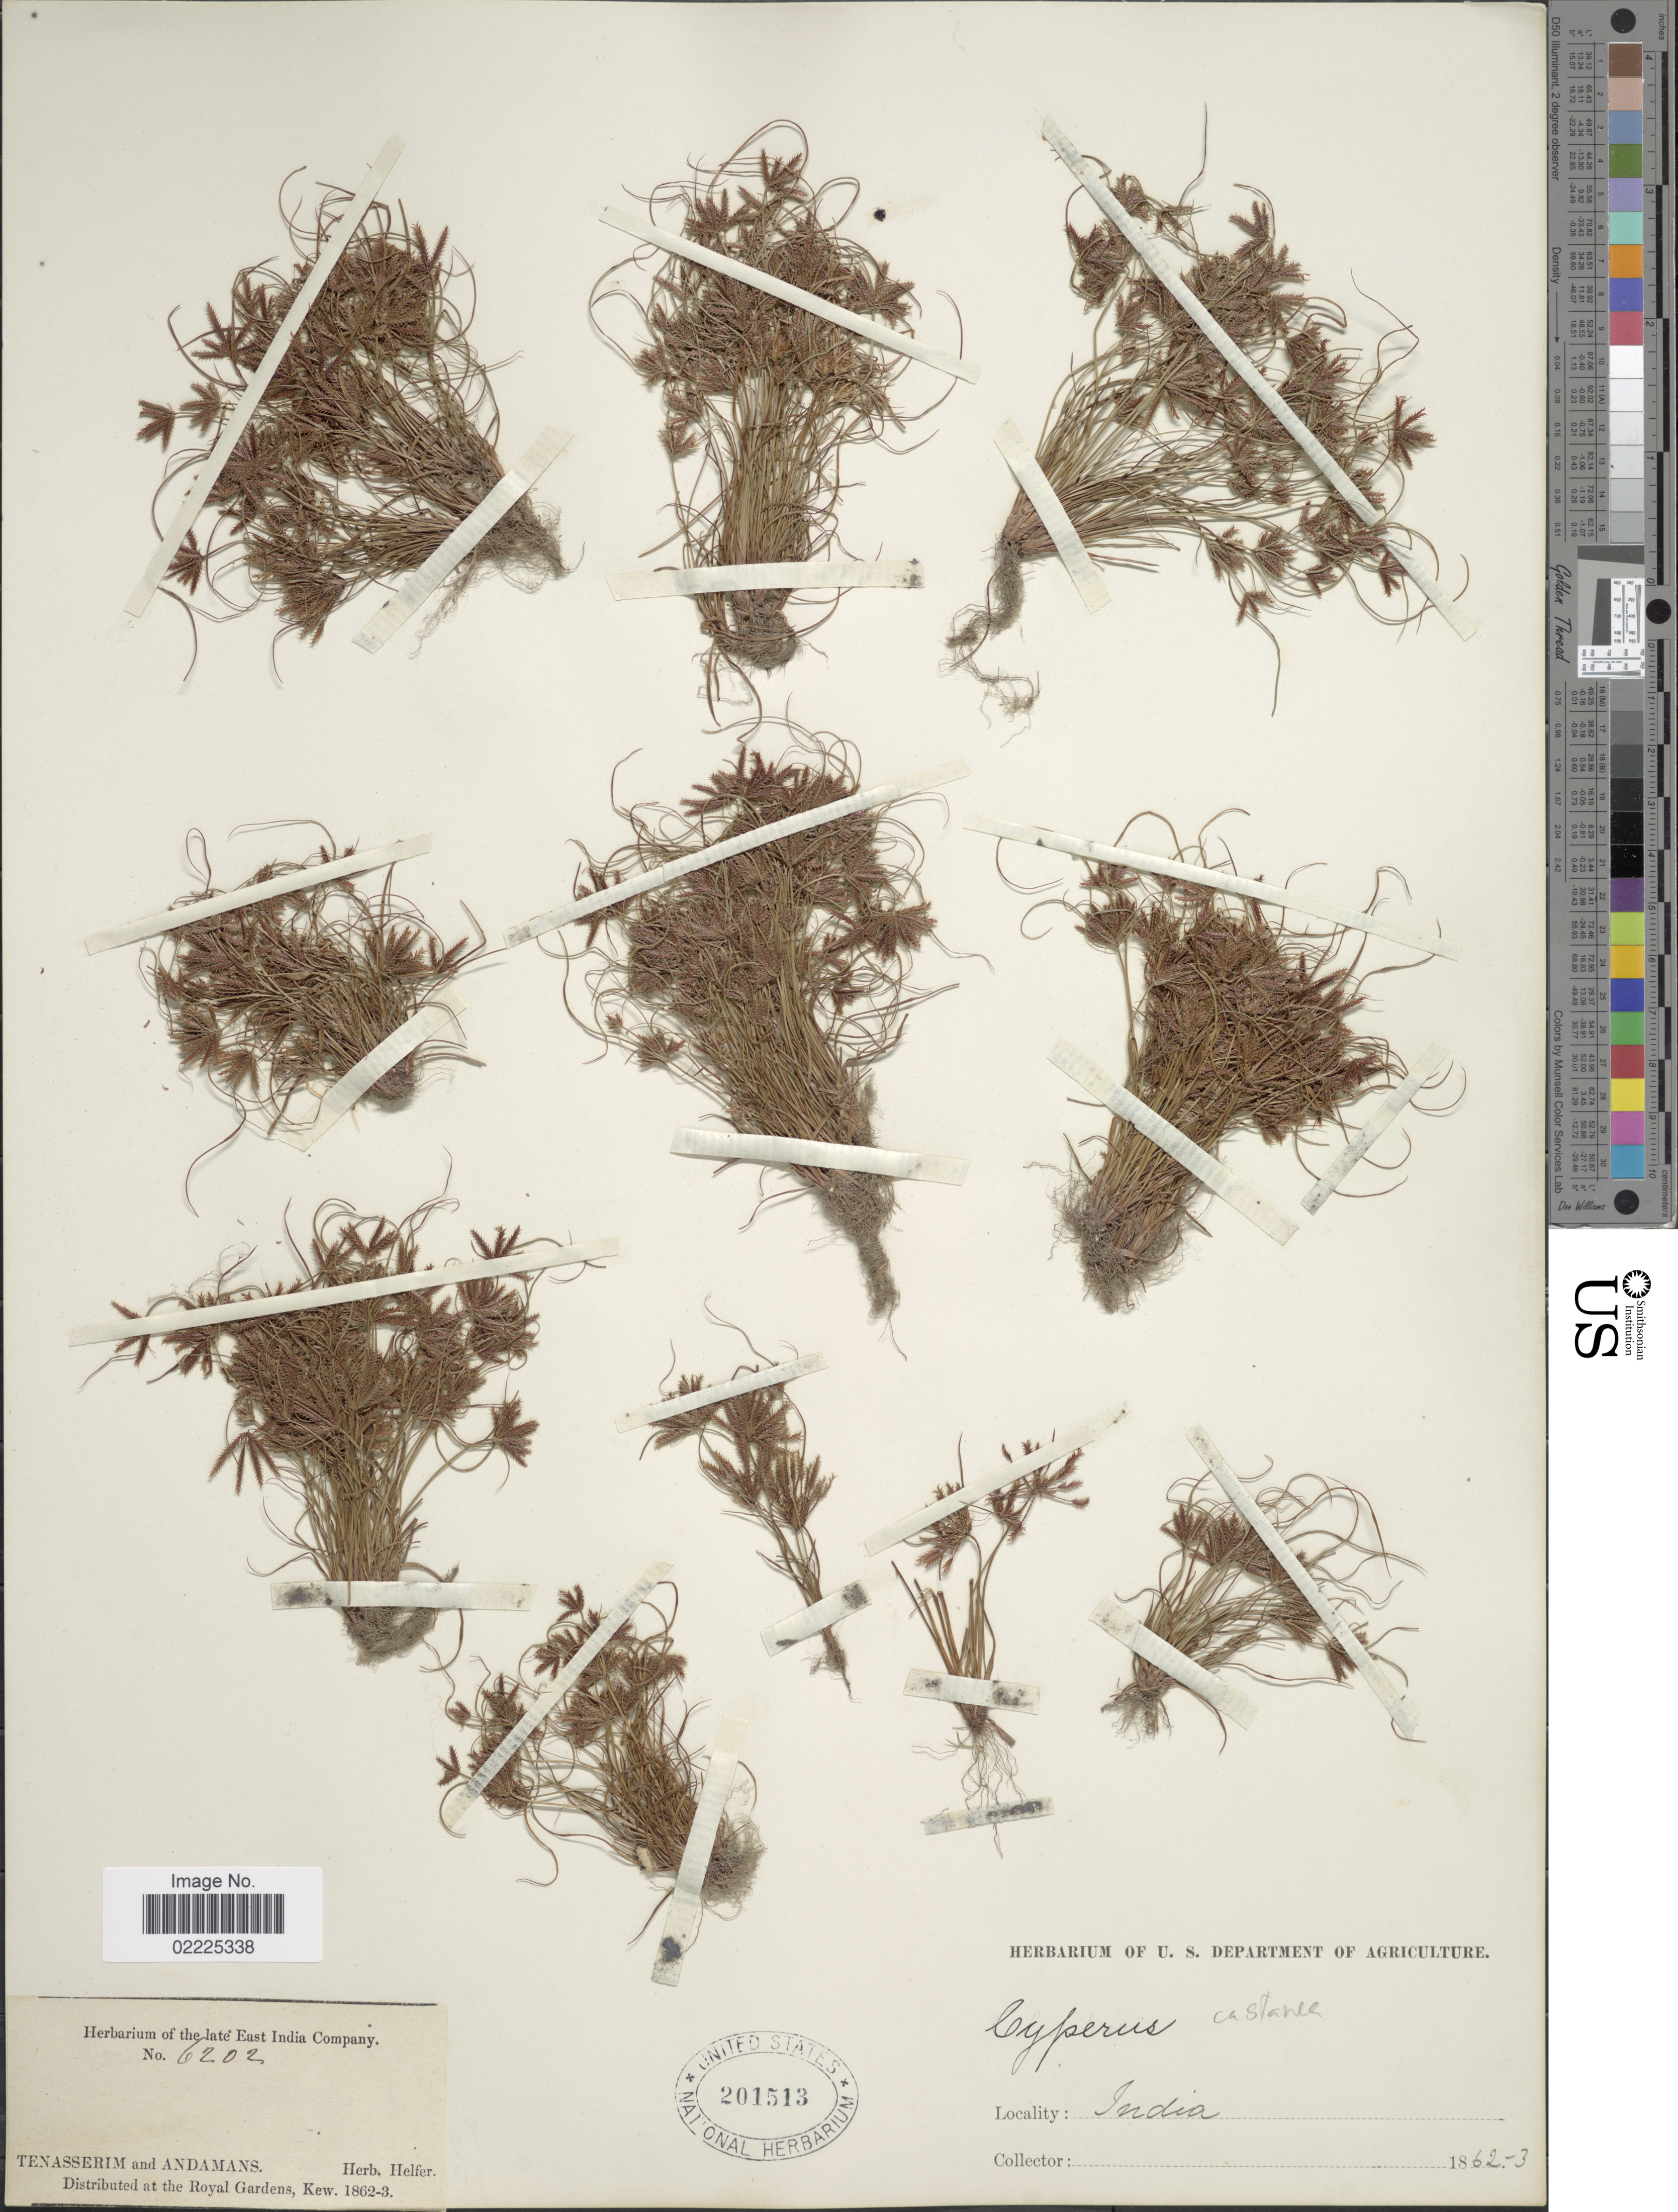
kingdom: Plantae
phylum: Tracheophyta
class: Liliopsida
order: Poales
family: Cyperaceae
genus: Cyperus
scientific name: Cyperus castaneus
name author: Willd.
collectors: Ex herb. Helfer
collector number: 6202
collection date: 1862/1863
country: India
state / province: Andaman and Nicobar Islands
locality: Tenasserim and Andamans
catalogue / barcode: US 201513